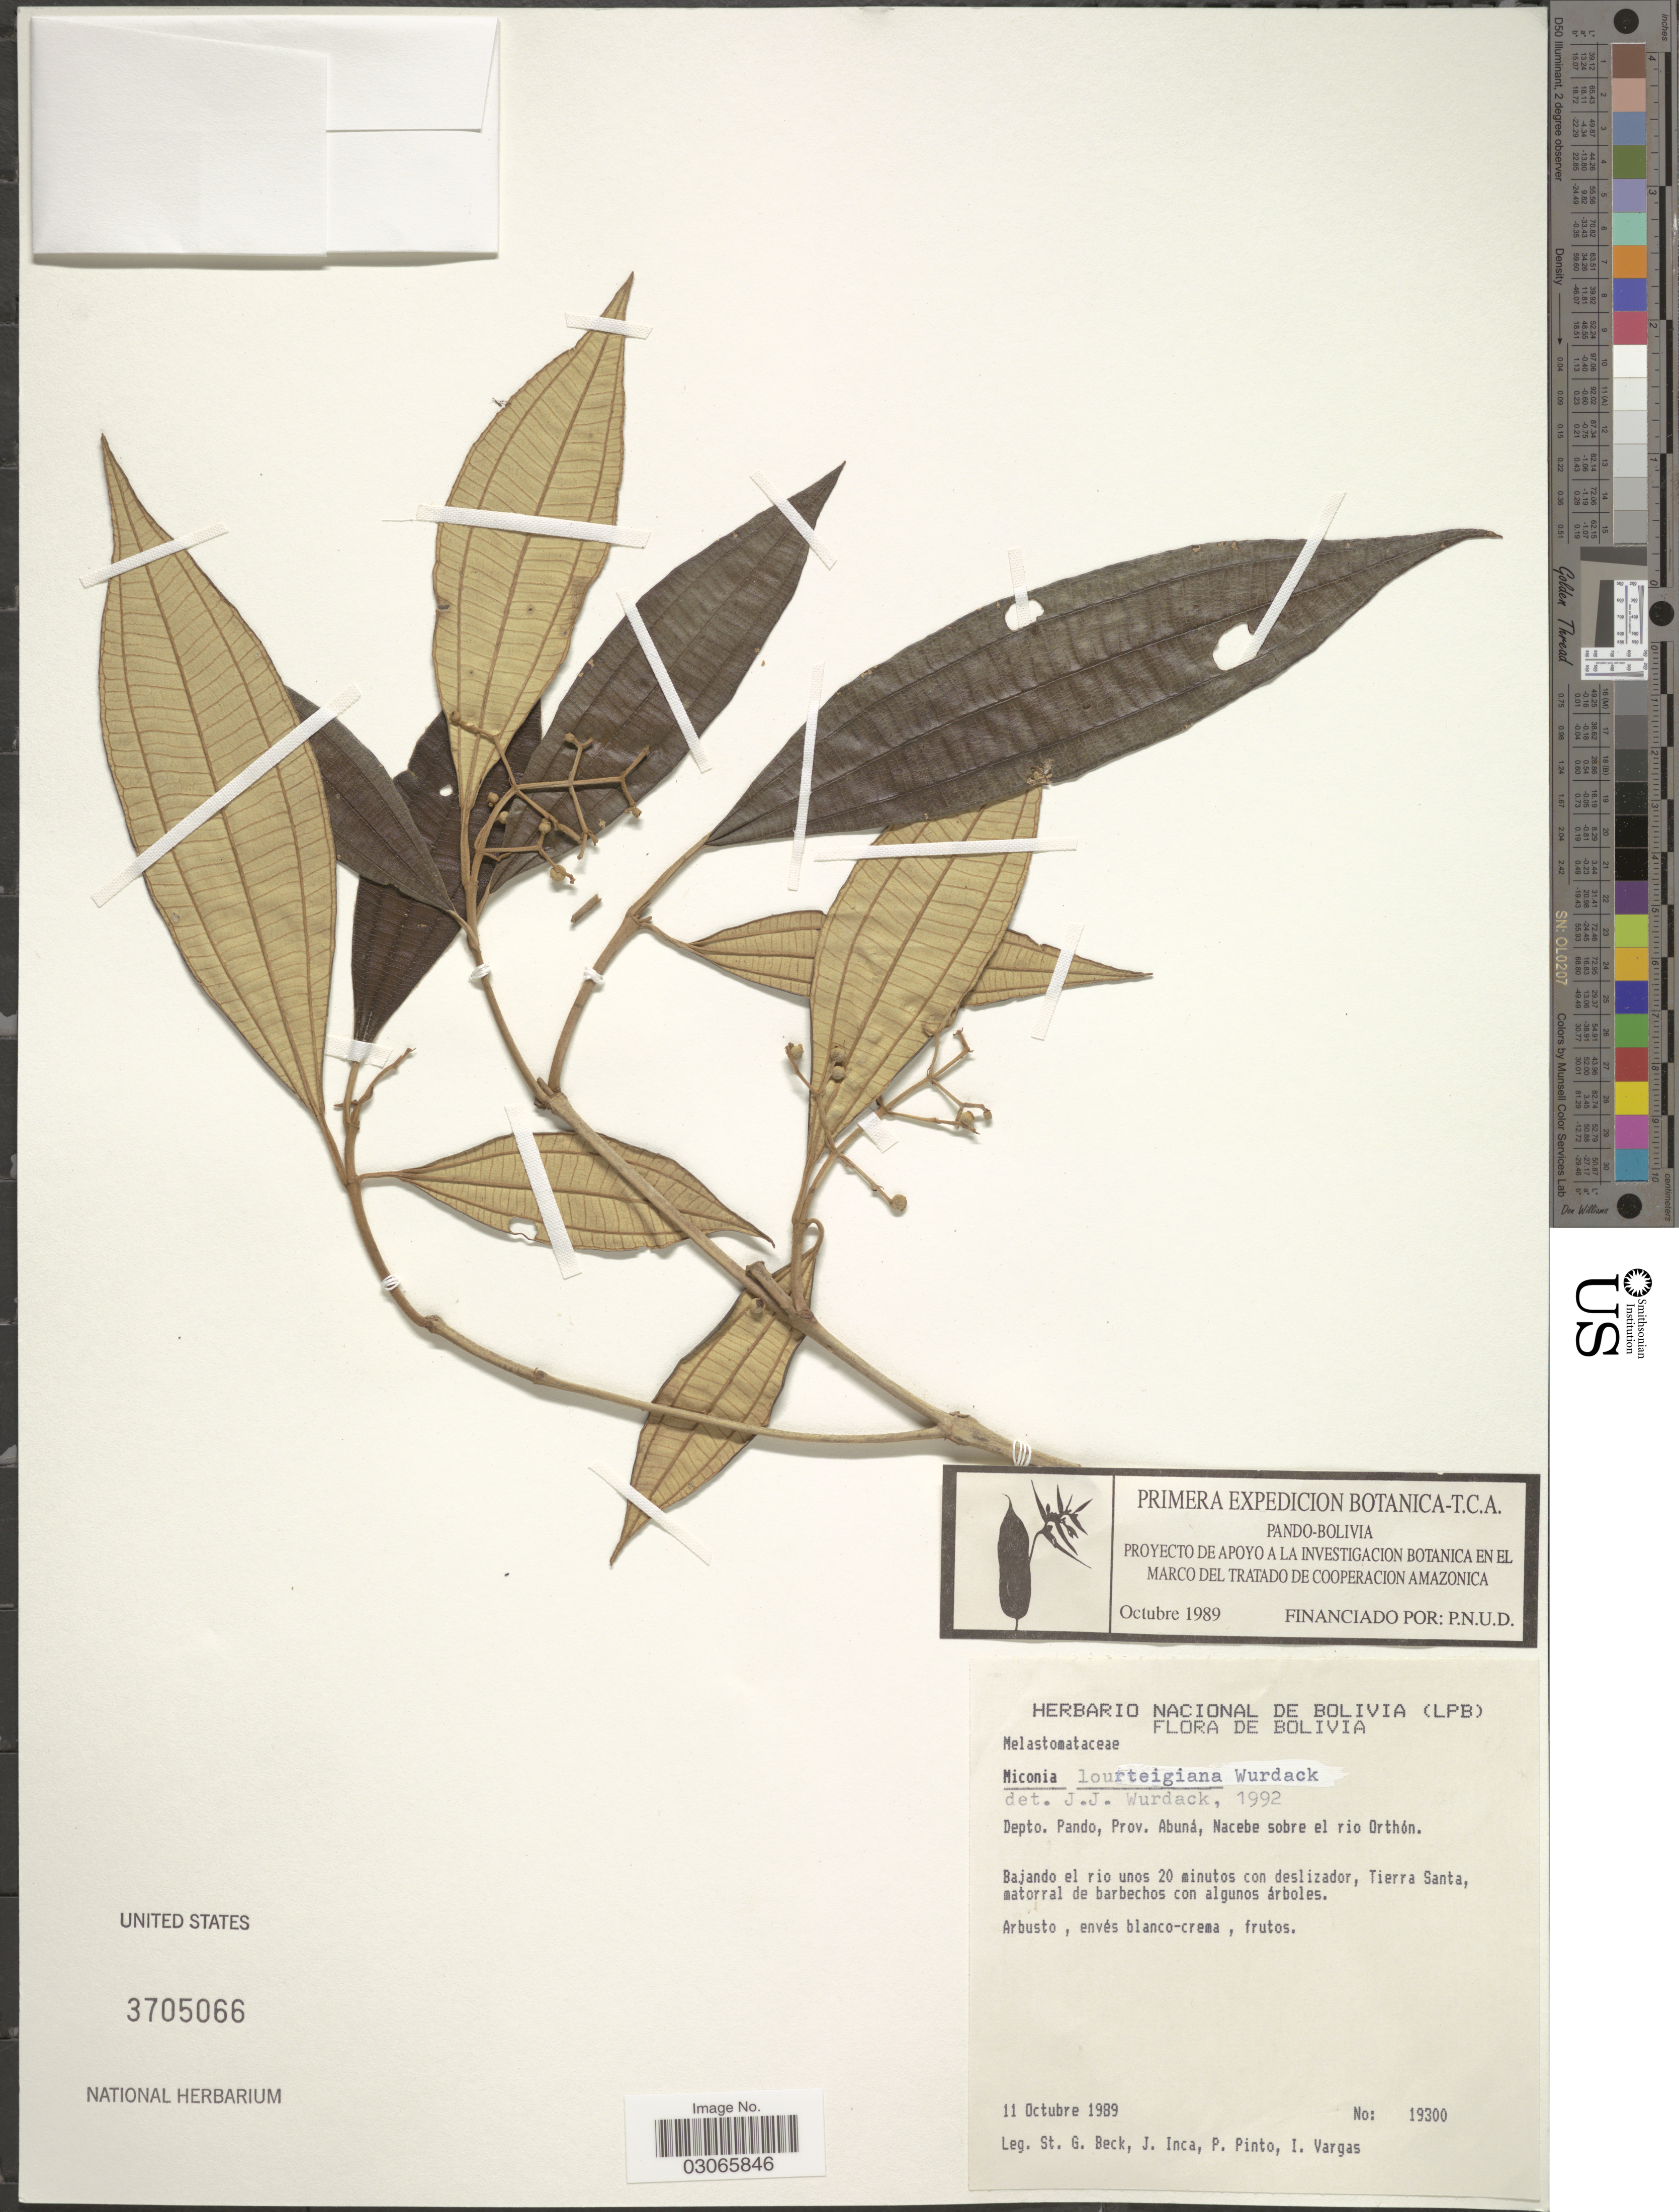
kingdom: Plantae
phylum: Tracheophyta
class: Magnoliopsida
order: Myrtales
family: Melastomataceae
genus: Miconia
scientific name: Miconia lourteigiana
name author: Wurdack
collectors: S. G. Beck, J. Inca, P. Pinto & I. Vargas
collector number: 19300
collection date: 1989-10-11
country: Bolivia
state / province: Pando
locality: Depto. Pando, Prov. Abuná, Nacebe sobre el rio Orthón. Bajando el rio unos 20 minutos con deslizador, Tierra Santa.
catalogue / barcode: US 3705066